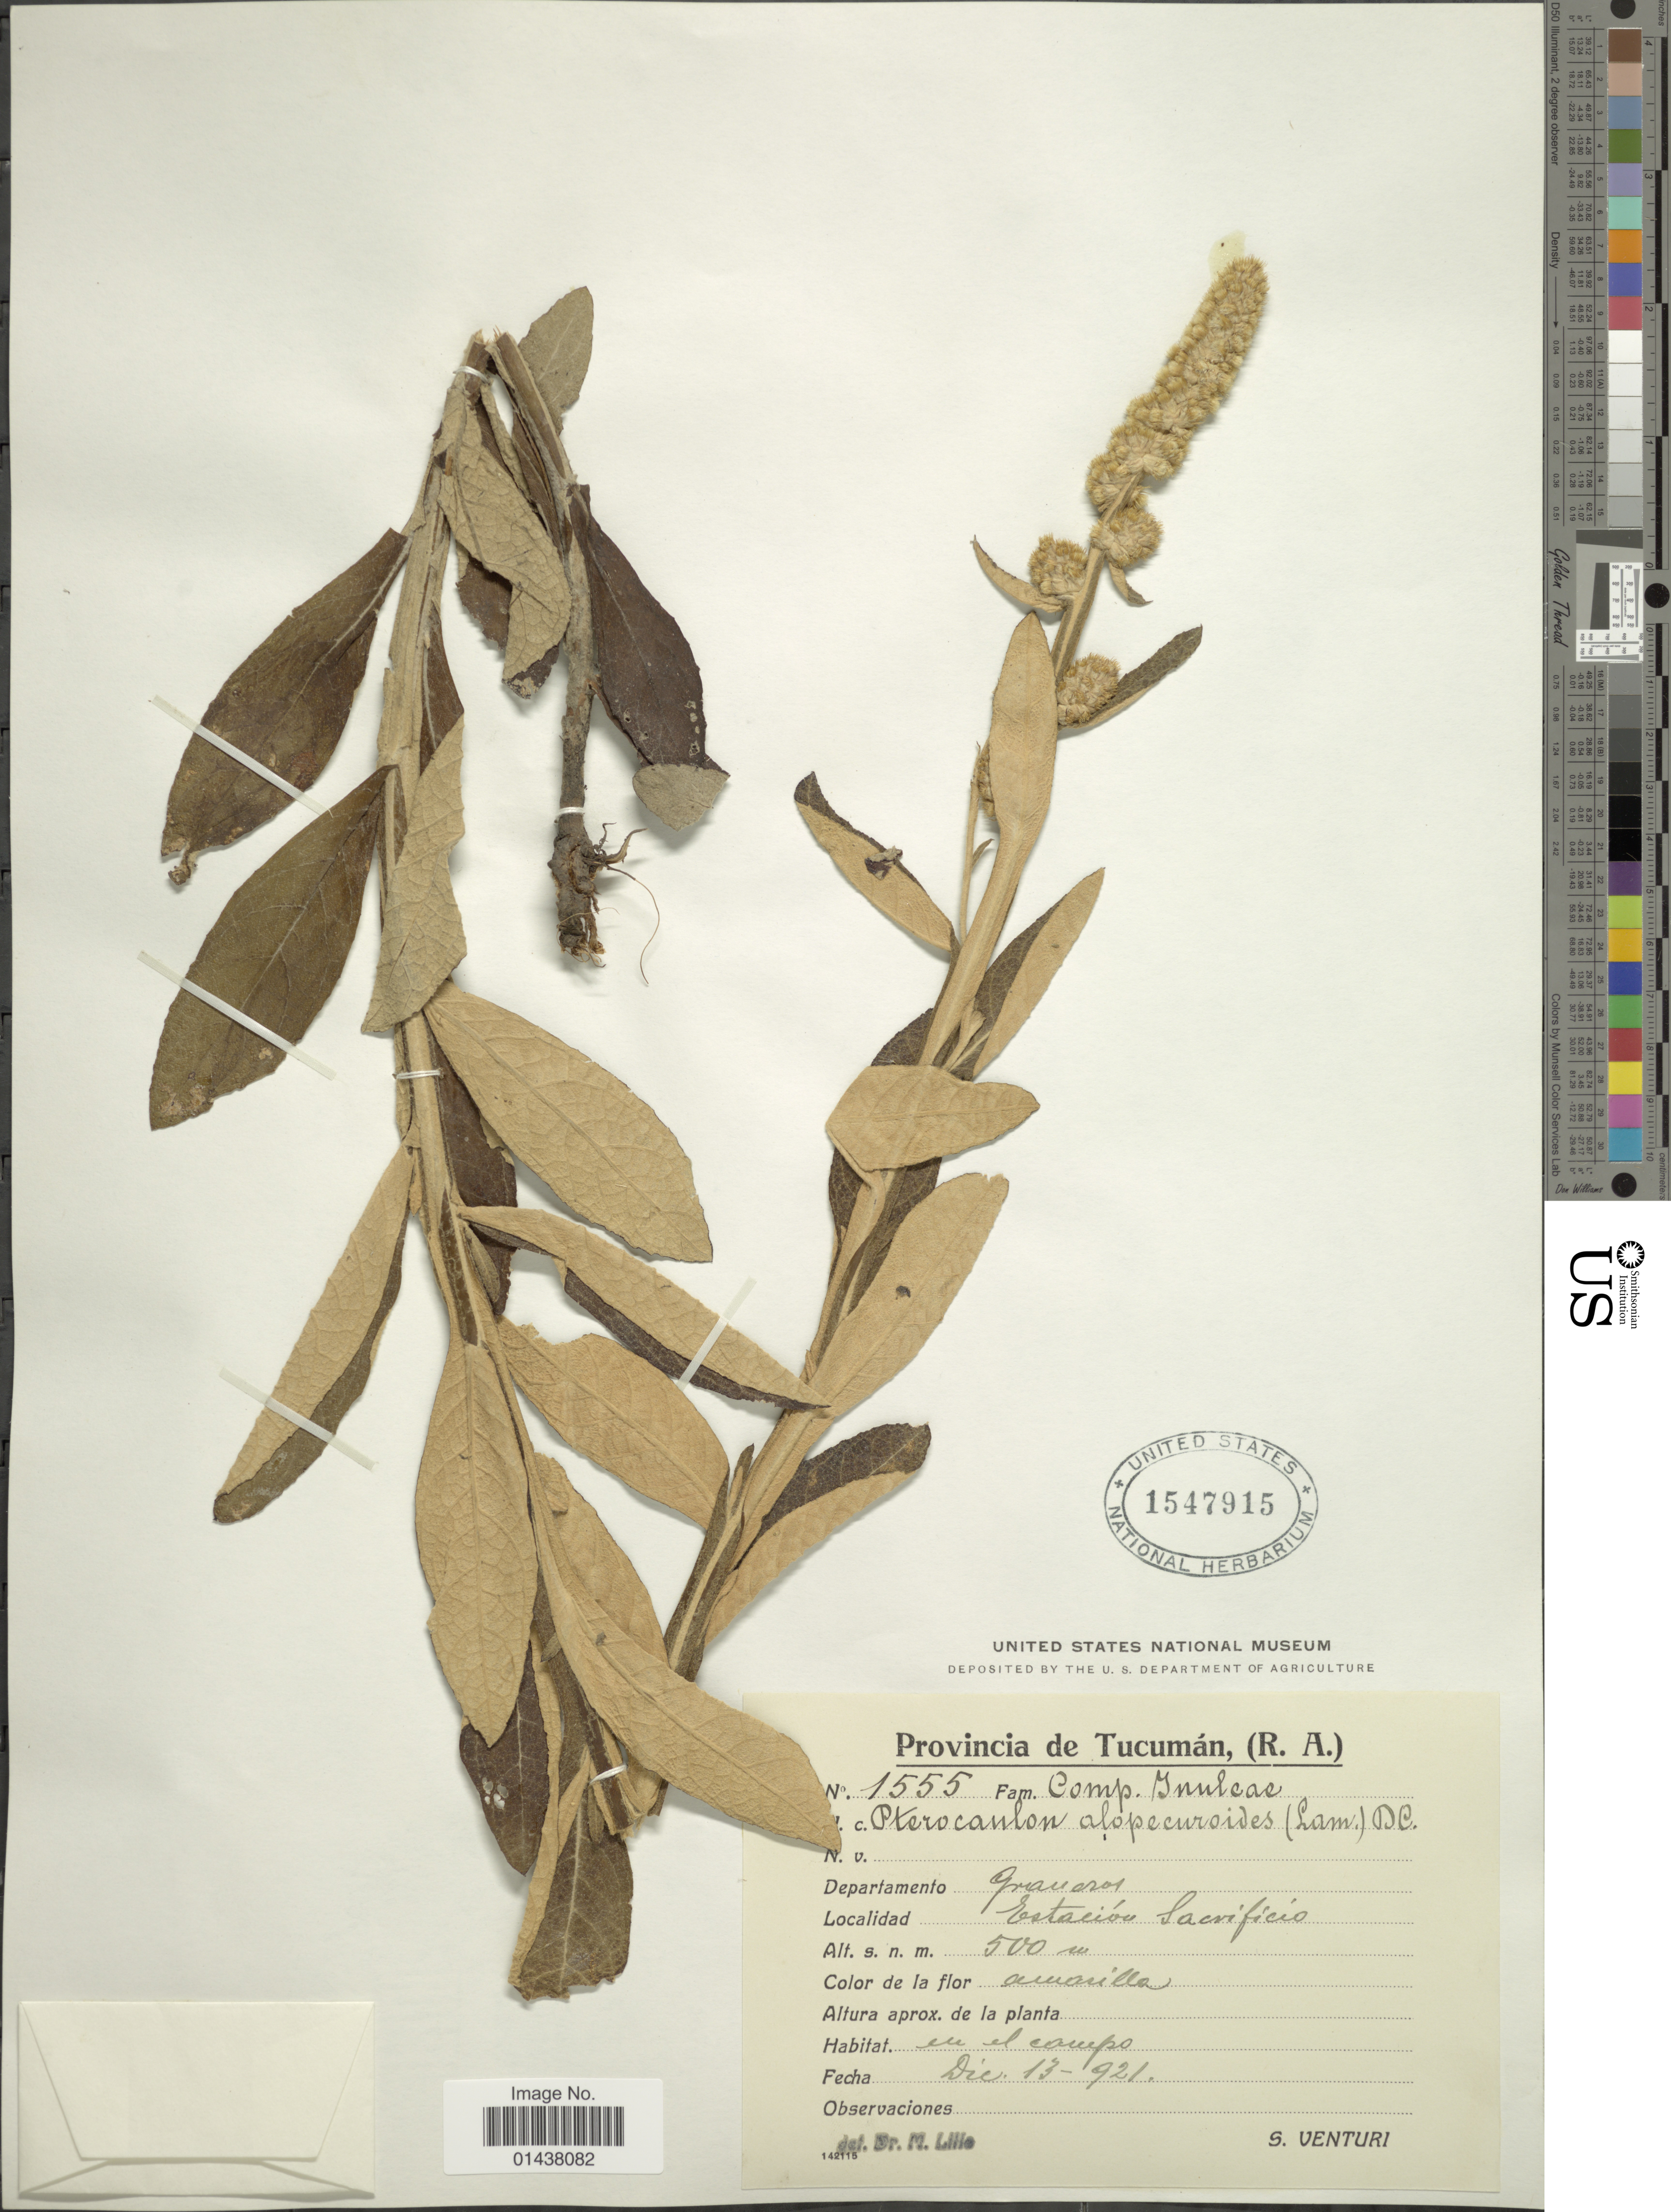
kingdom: Plantae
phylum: Tracheophyta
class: Magnoliopsida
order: Asterales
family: Asteraceae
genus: Pterocaulon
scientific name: Pterocaulon alopecuroides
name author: (Lam.) DC.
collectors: S. Venturi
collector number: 1555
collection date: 1921-12-13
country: Argentina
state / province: Tucuman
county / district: Graneros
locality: Estacion Sacrificio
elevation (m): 500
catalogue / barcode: US 1547915